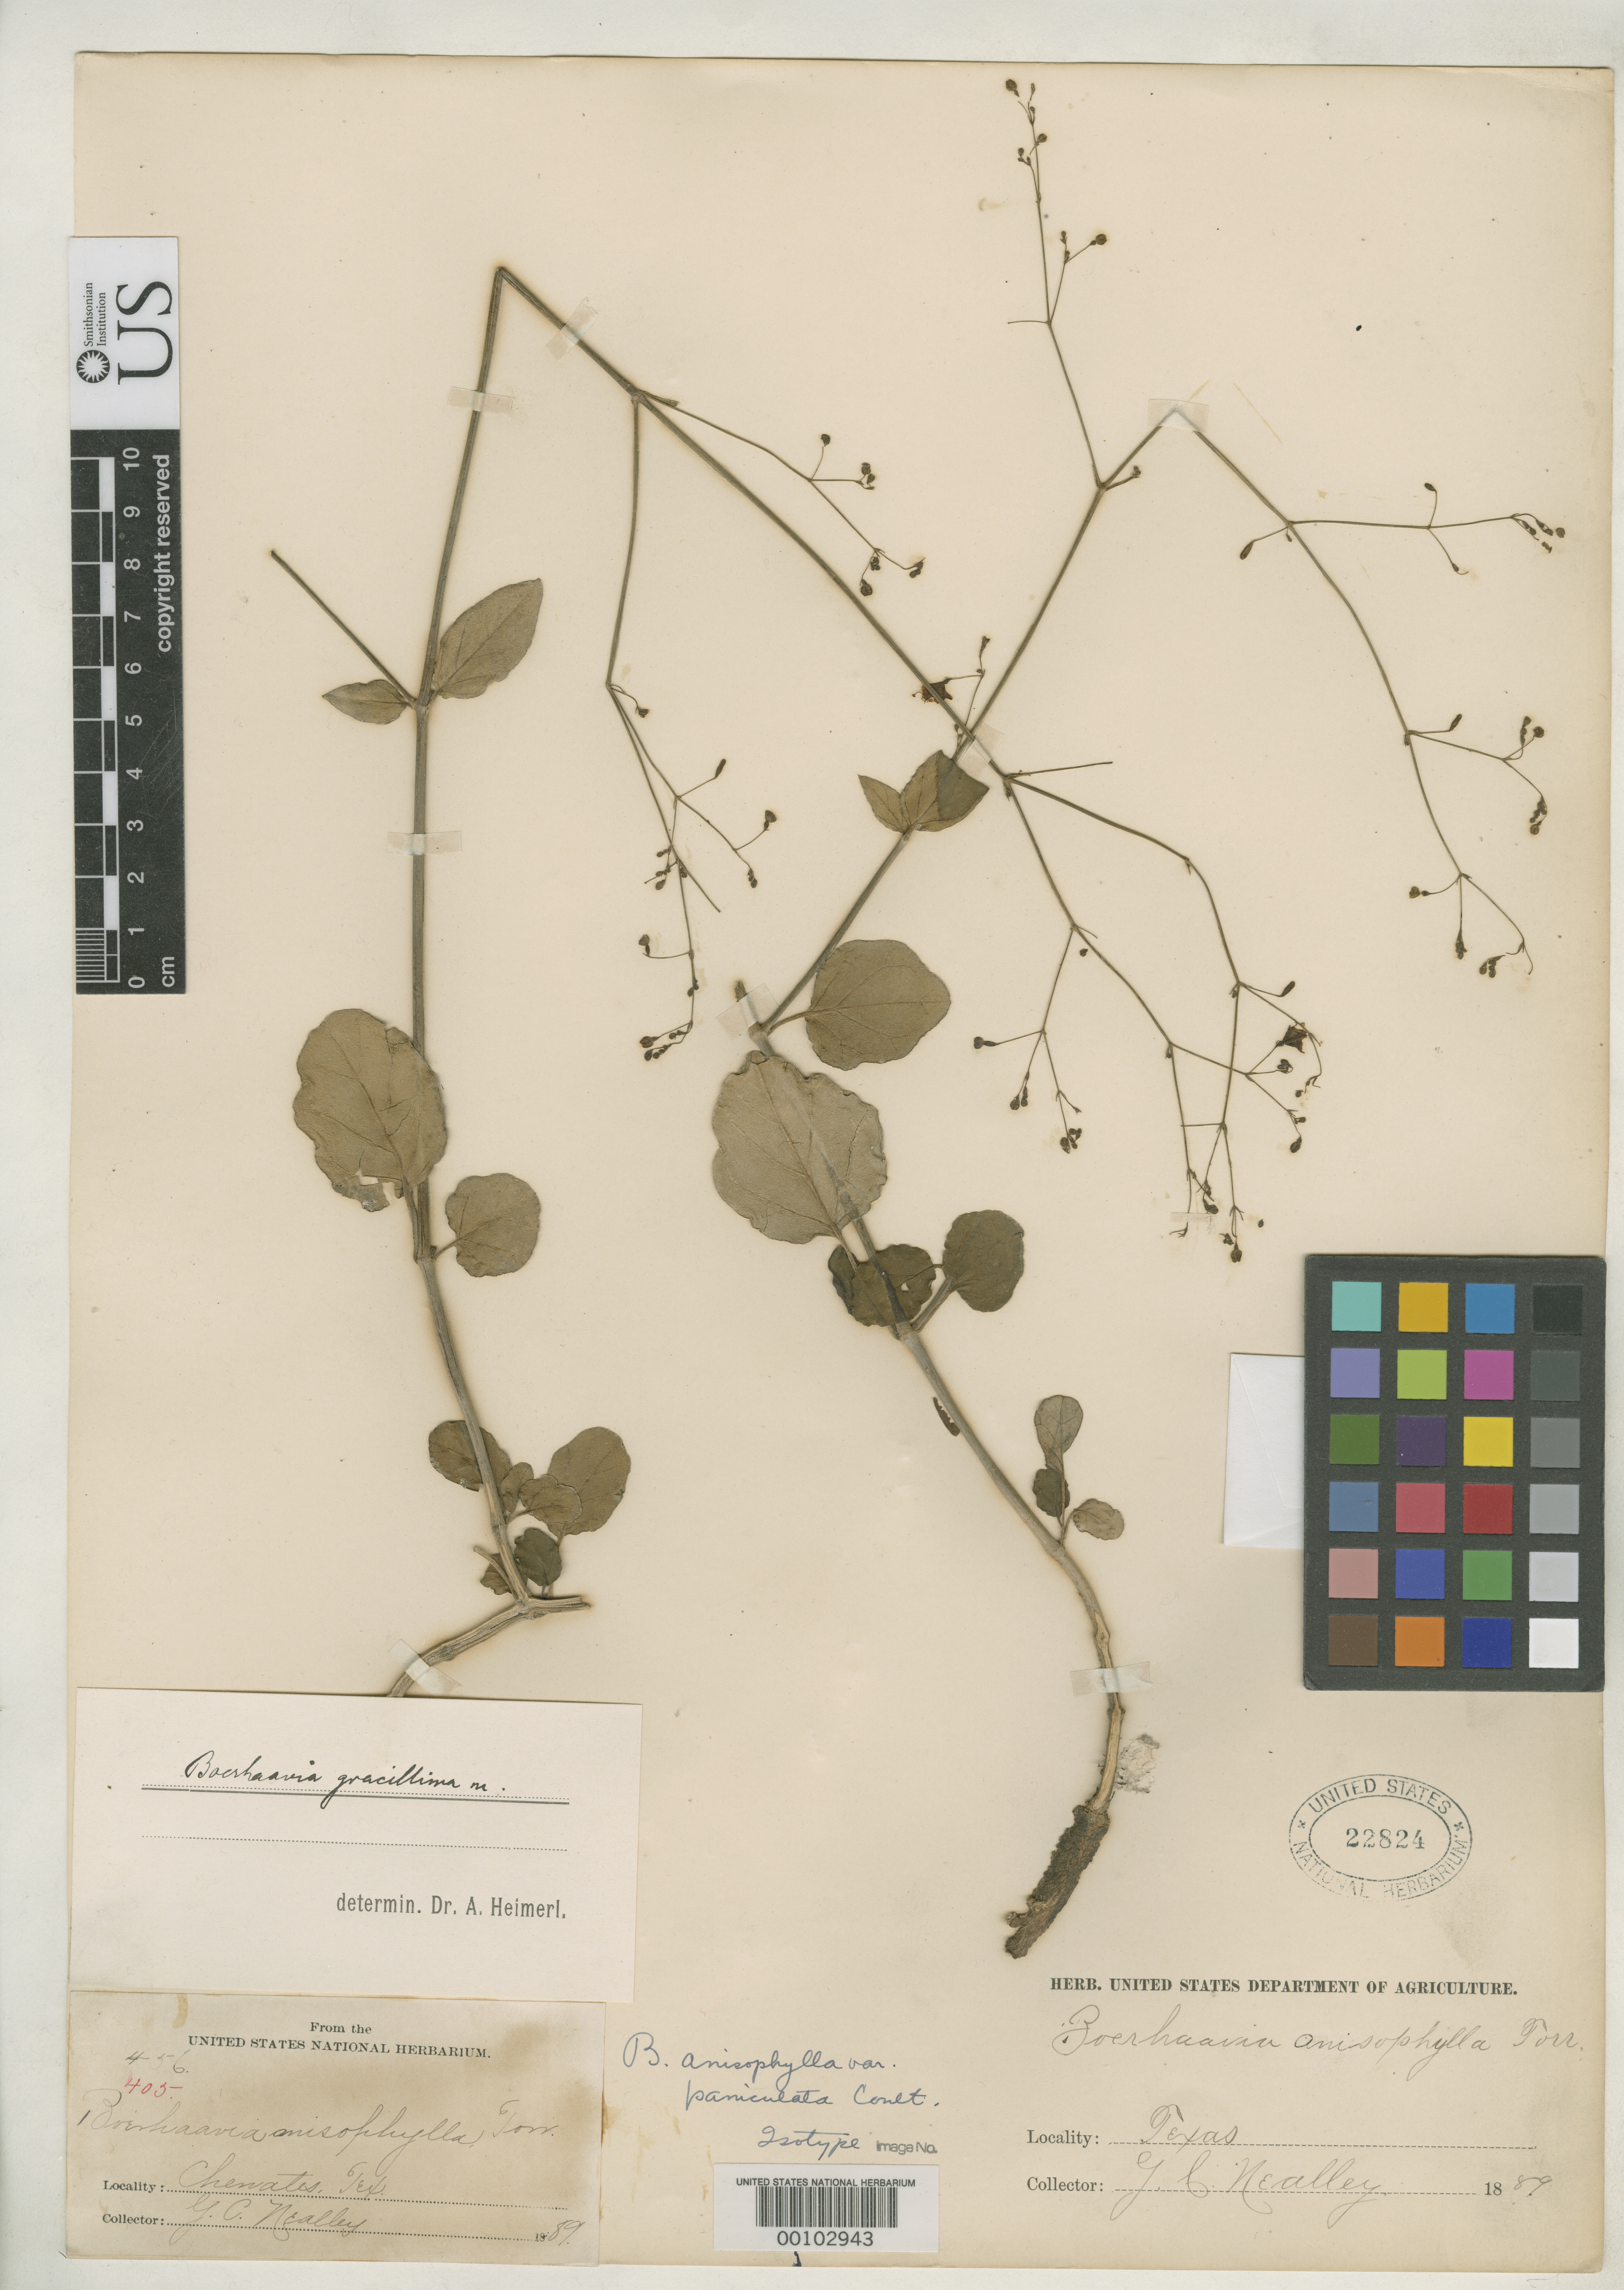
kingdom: Plantae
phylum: Tracheophyta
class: Magnoliopsida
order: Caryophyllales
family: Nyctaginaceae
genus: Boerhavia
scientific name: Boerhavia anisophylla var. paniculata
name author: J.M. Coult.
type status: Isotype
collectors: G. C. Nealley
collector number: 405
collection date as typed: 1889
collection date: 1889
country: United States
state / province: Texas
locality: Chenate [Chinati] Mts.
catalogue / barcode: US 22824